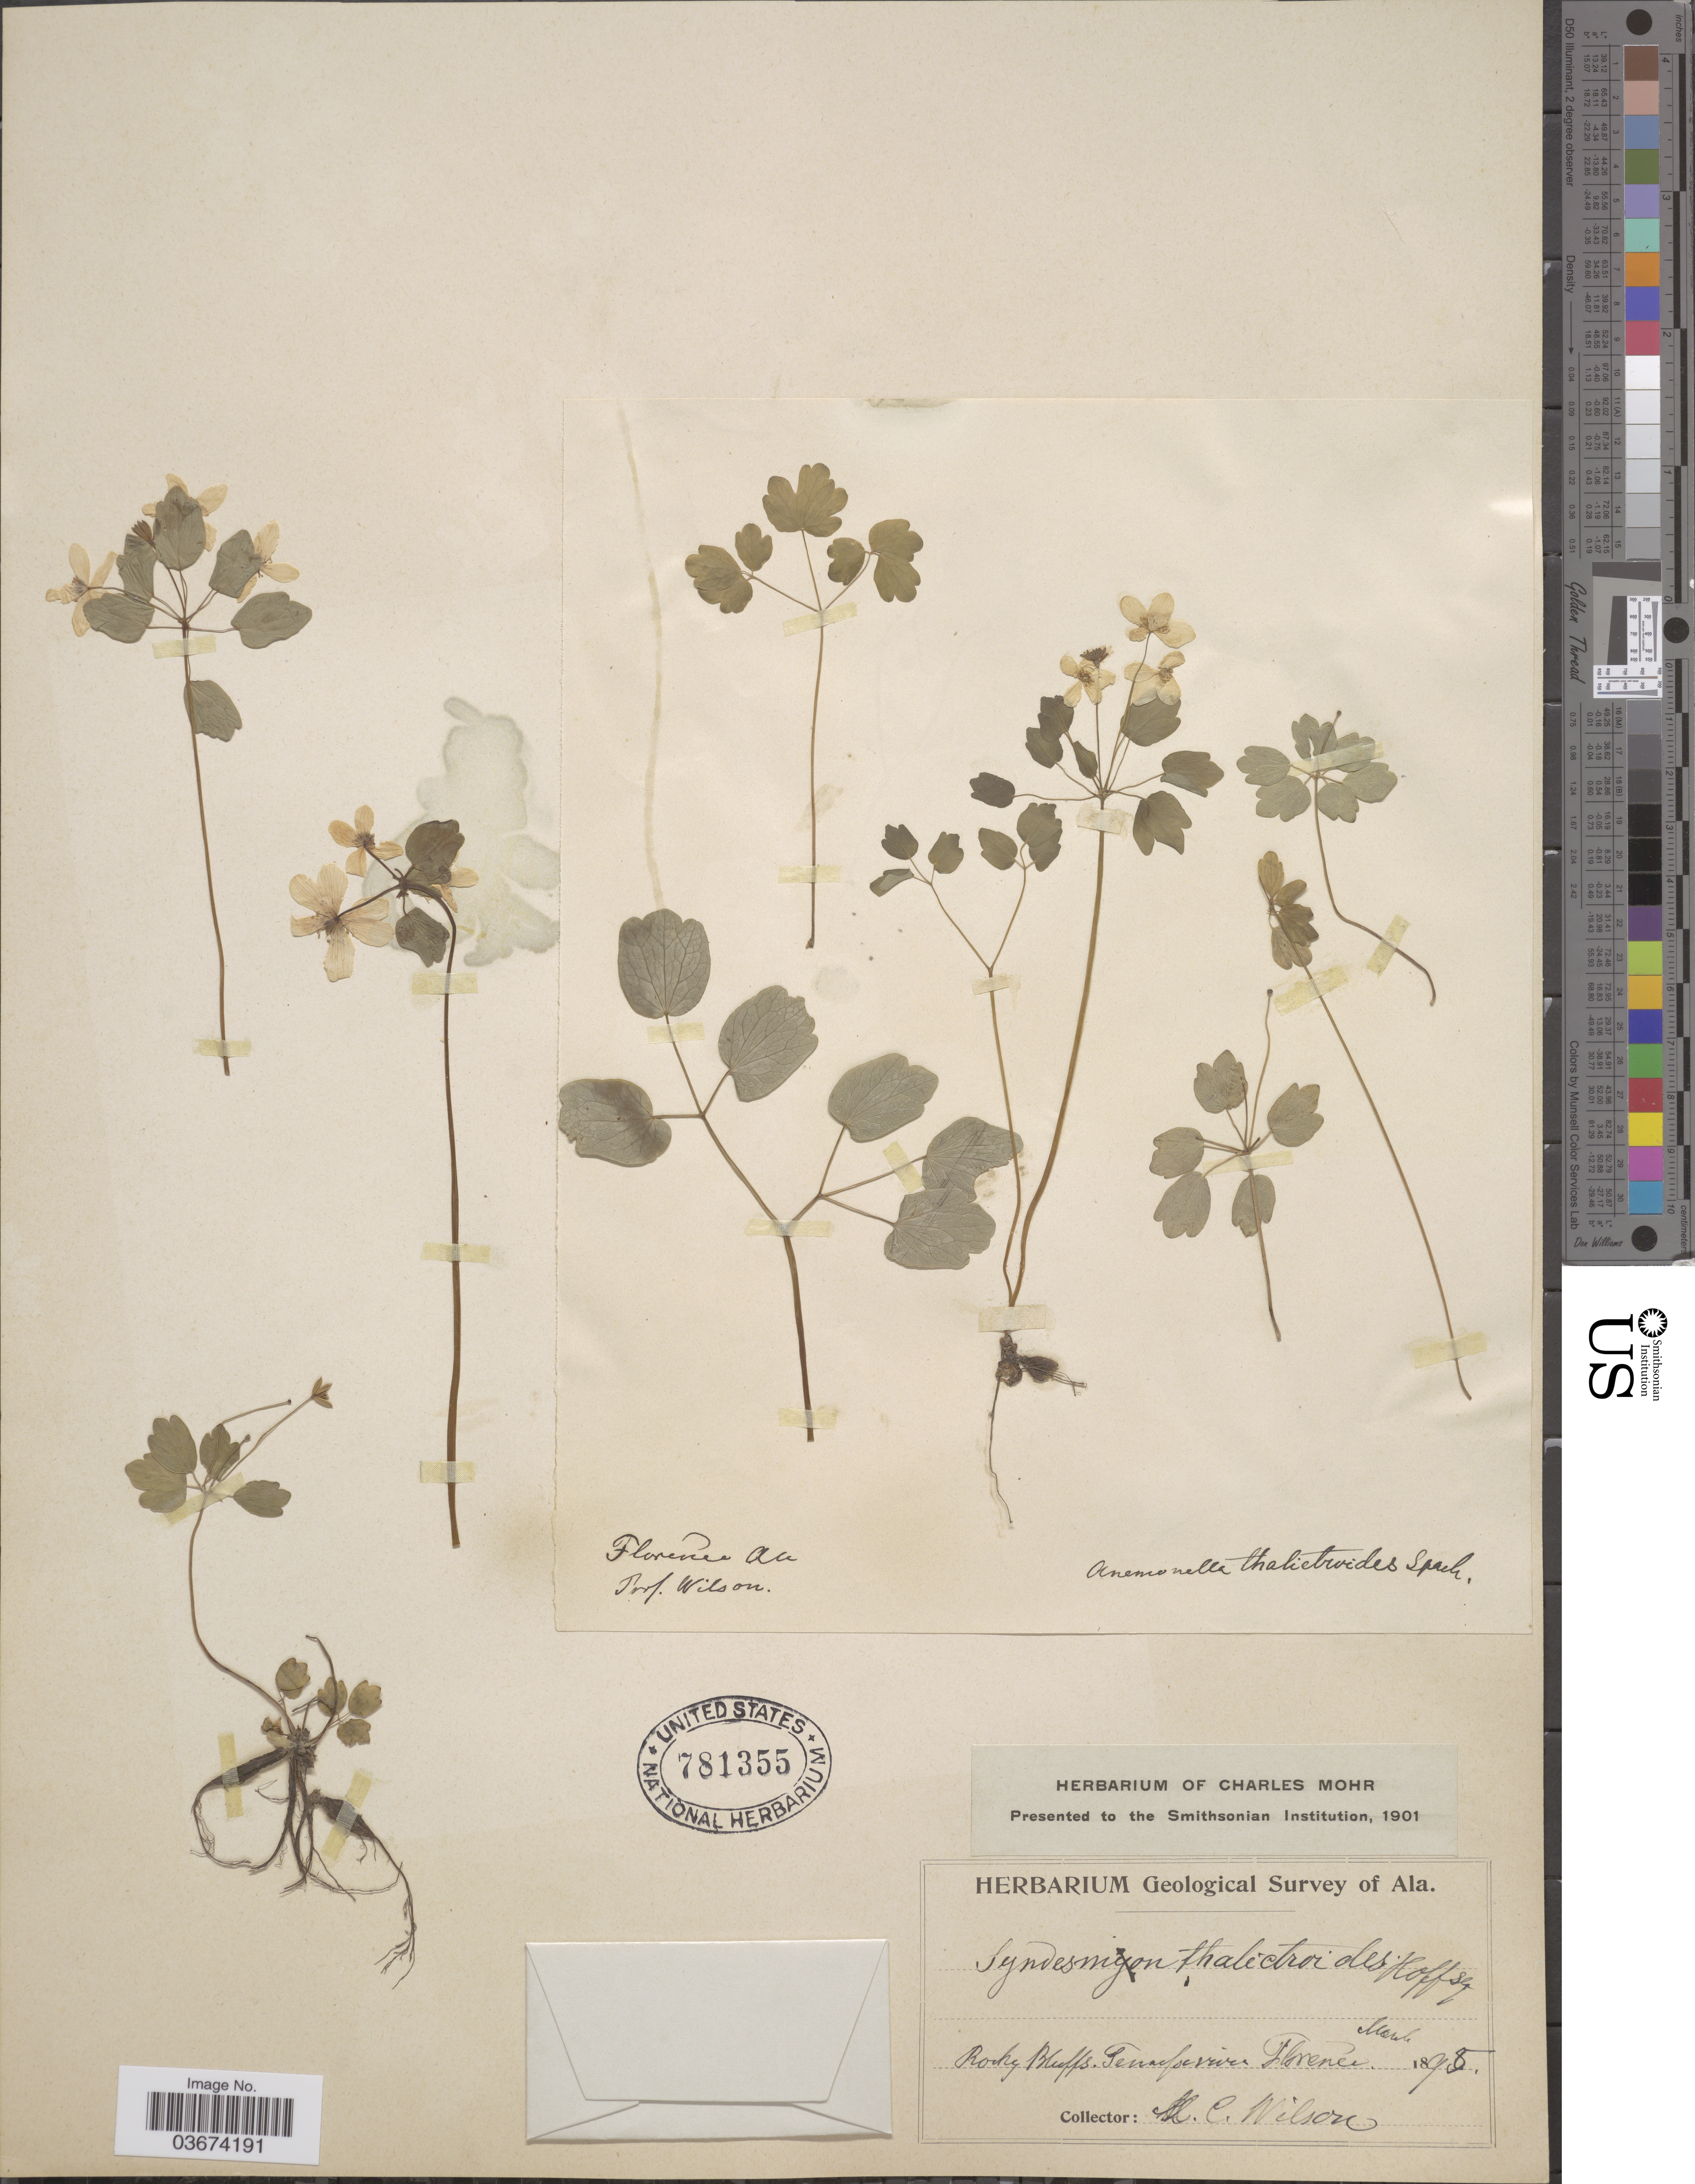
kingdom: Plantae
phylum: Tracheophyta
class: Magnoliopsida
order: Ranunculales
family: Ranunculaceae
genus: Thalictrum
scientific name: Thalictrum thalictroides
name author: (L.) A.J. Eames & B. Boivin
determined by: Strong, M. T., (US), Smithsonian Institution - National Museum of Natural History (UNITED STATES)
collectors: N. C. Wilson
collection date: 1898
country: United States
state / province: Alabama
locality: Tennessee river. Florence.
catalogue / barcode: US 781355